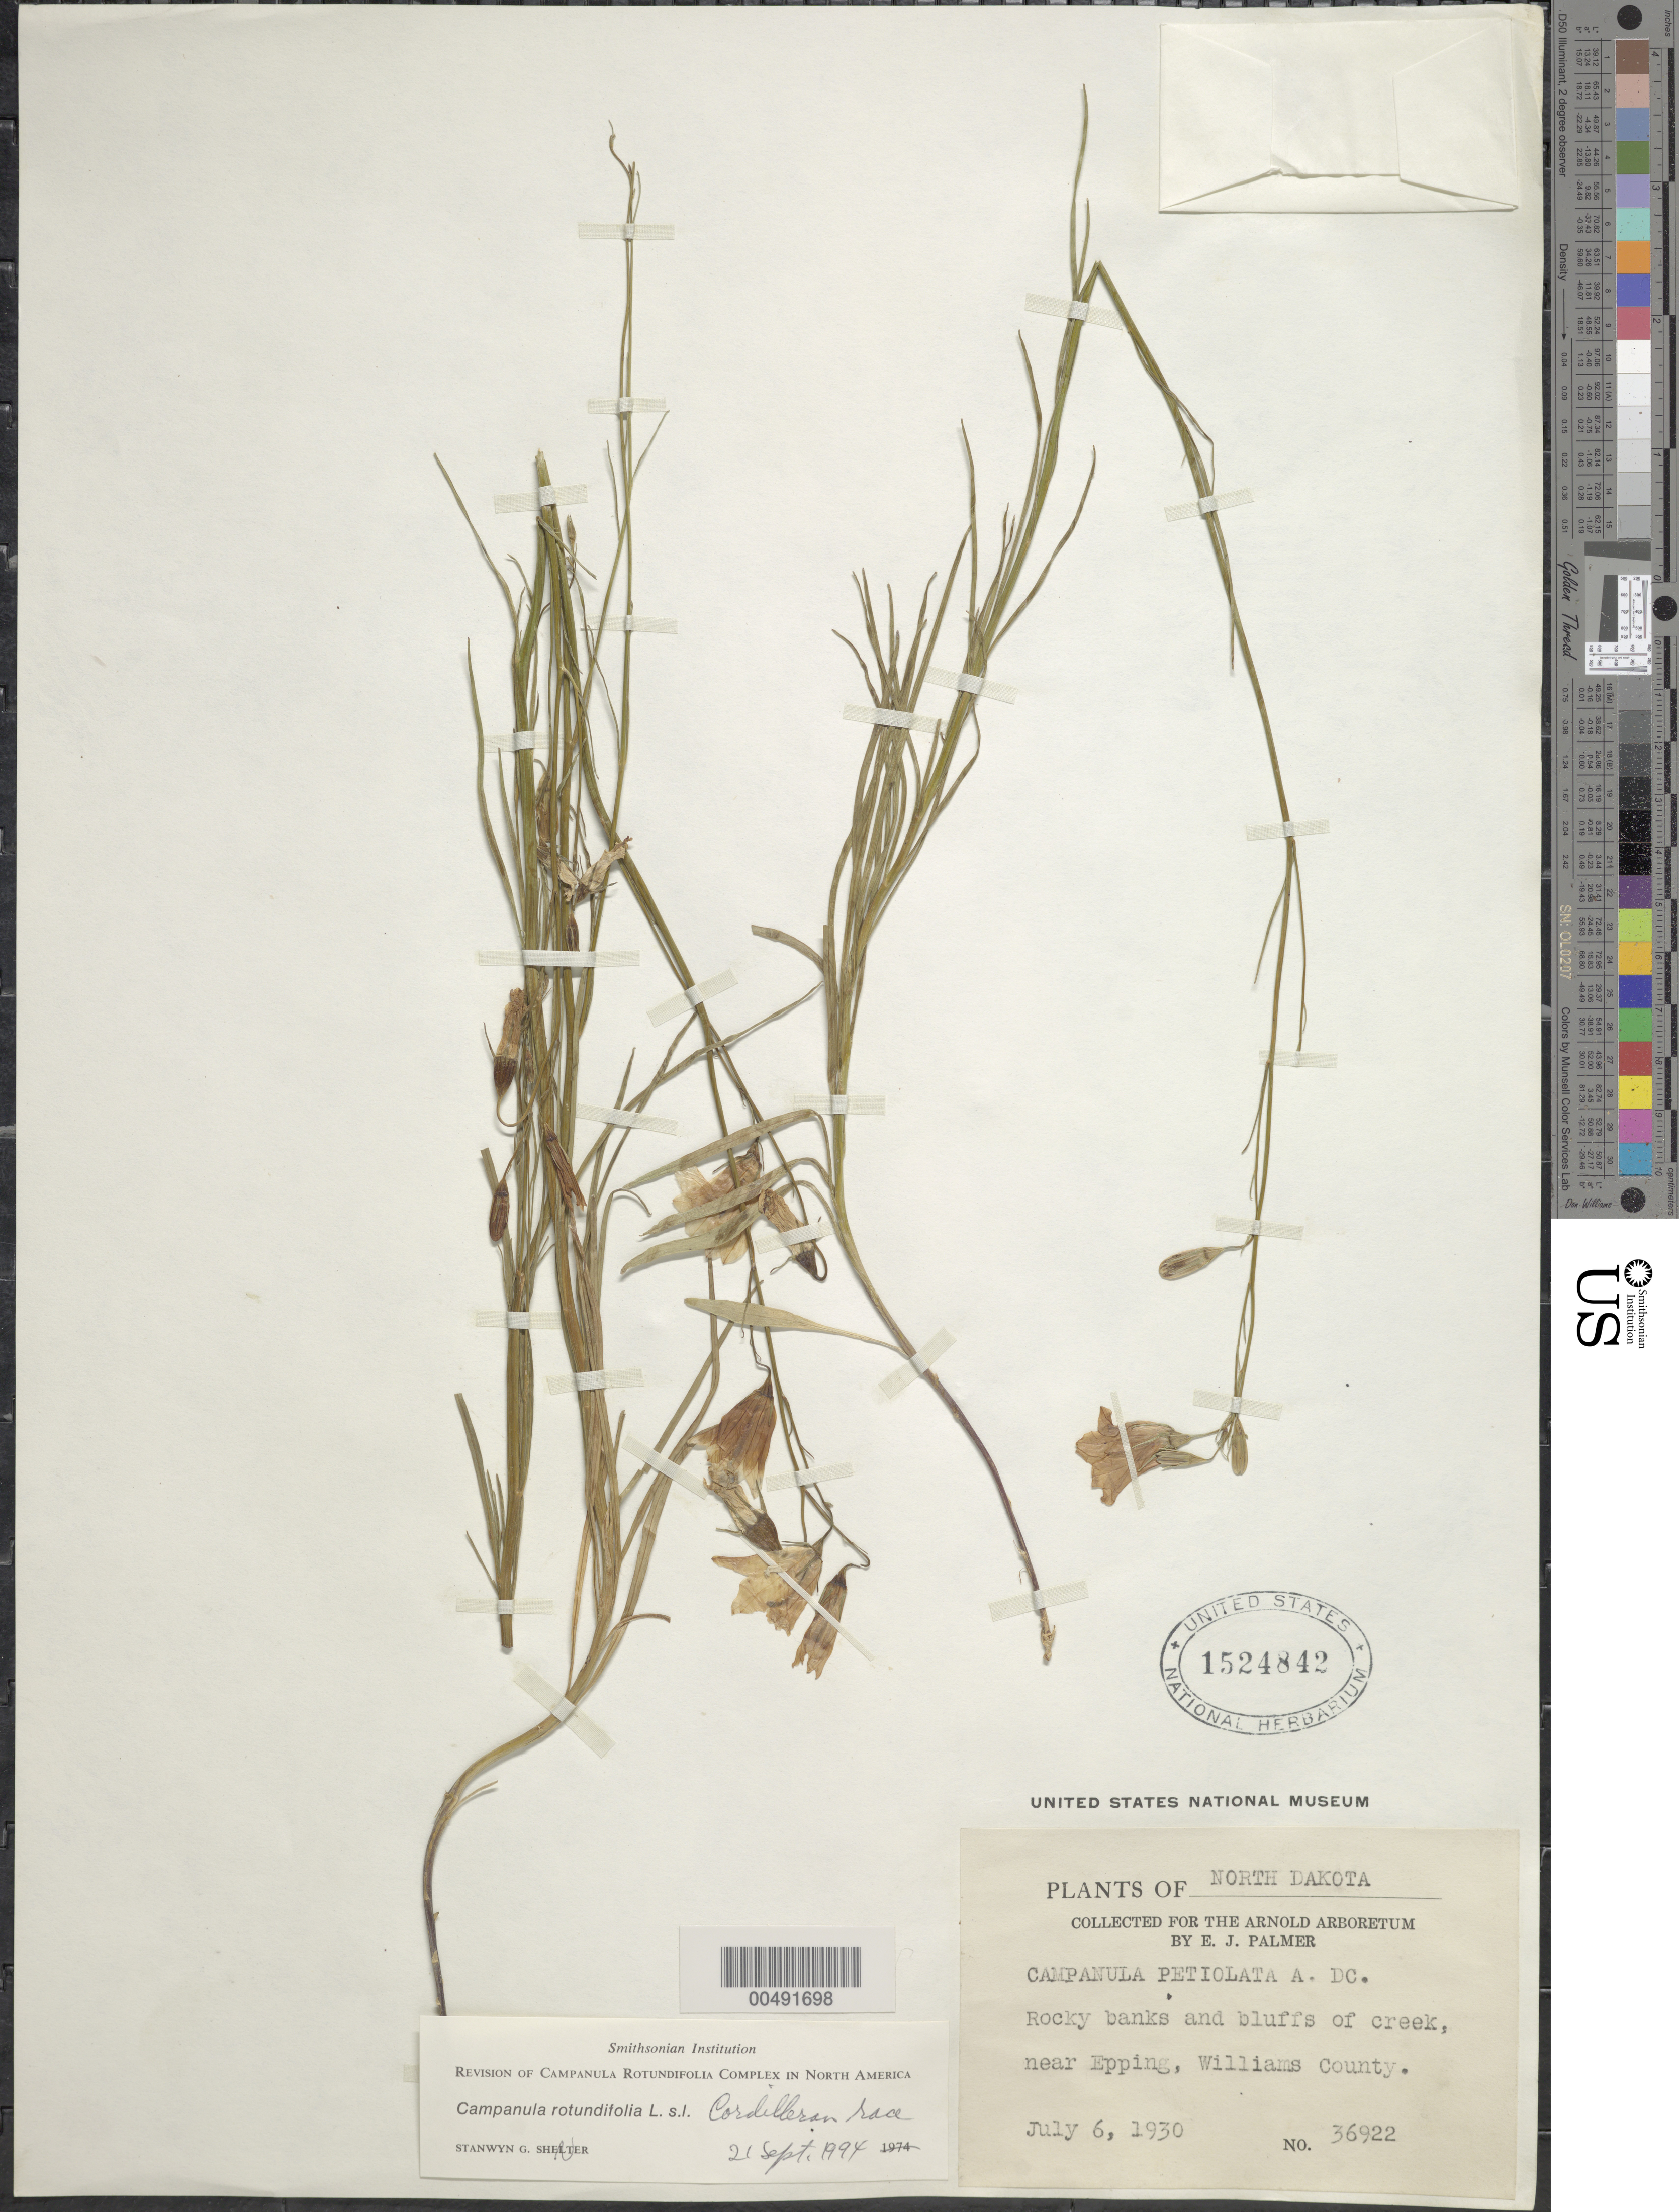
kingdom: Plantae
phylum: Tracheophyta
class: Magnoliopsida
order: Asterales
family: Campanulaceae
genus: Campanula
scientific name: Campanula rotundifolia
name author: L.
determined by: Shetler, Stanwyn G., (US), NMNH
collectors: E. J. Palmer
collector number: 36922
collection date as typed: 06 Jul 1930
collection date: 1930-07-06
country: United States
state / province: North Dakota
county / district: Williams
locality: Epping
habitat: rocky banks and bluffs of creek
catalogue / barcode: US 1524842